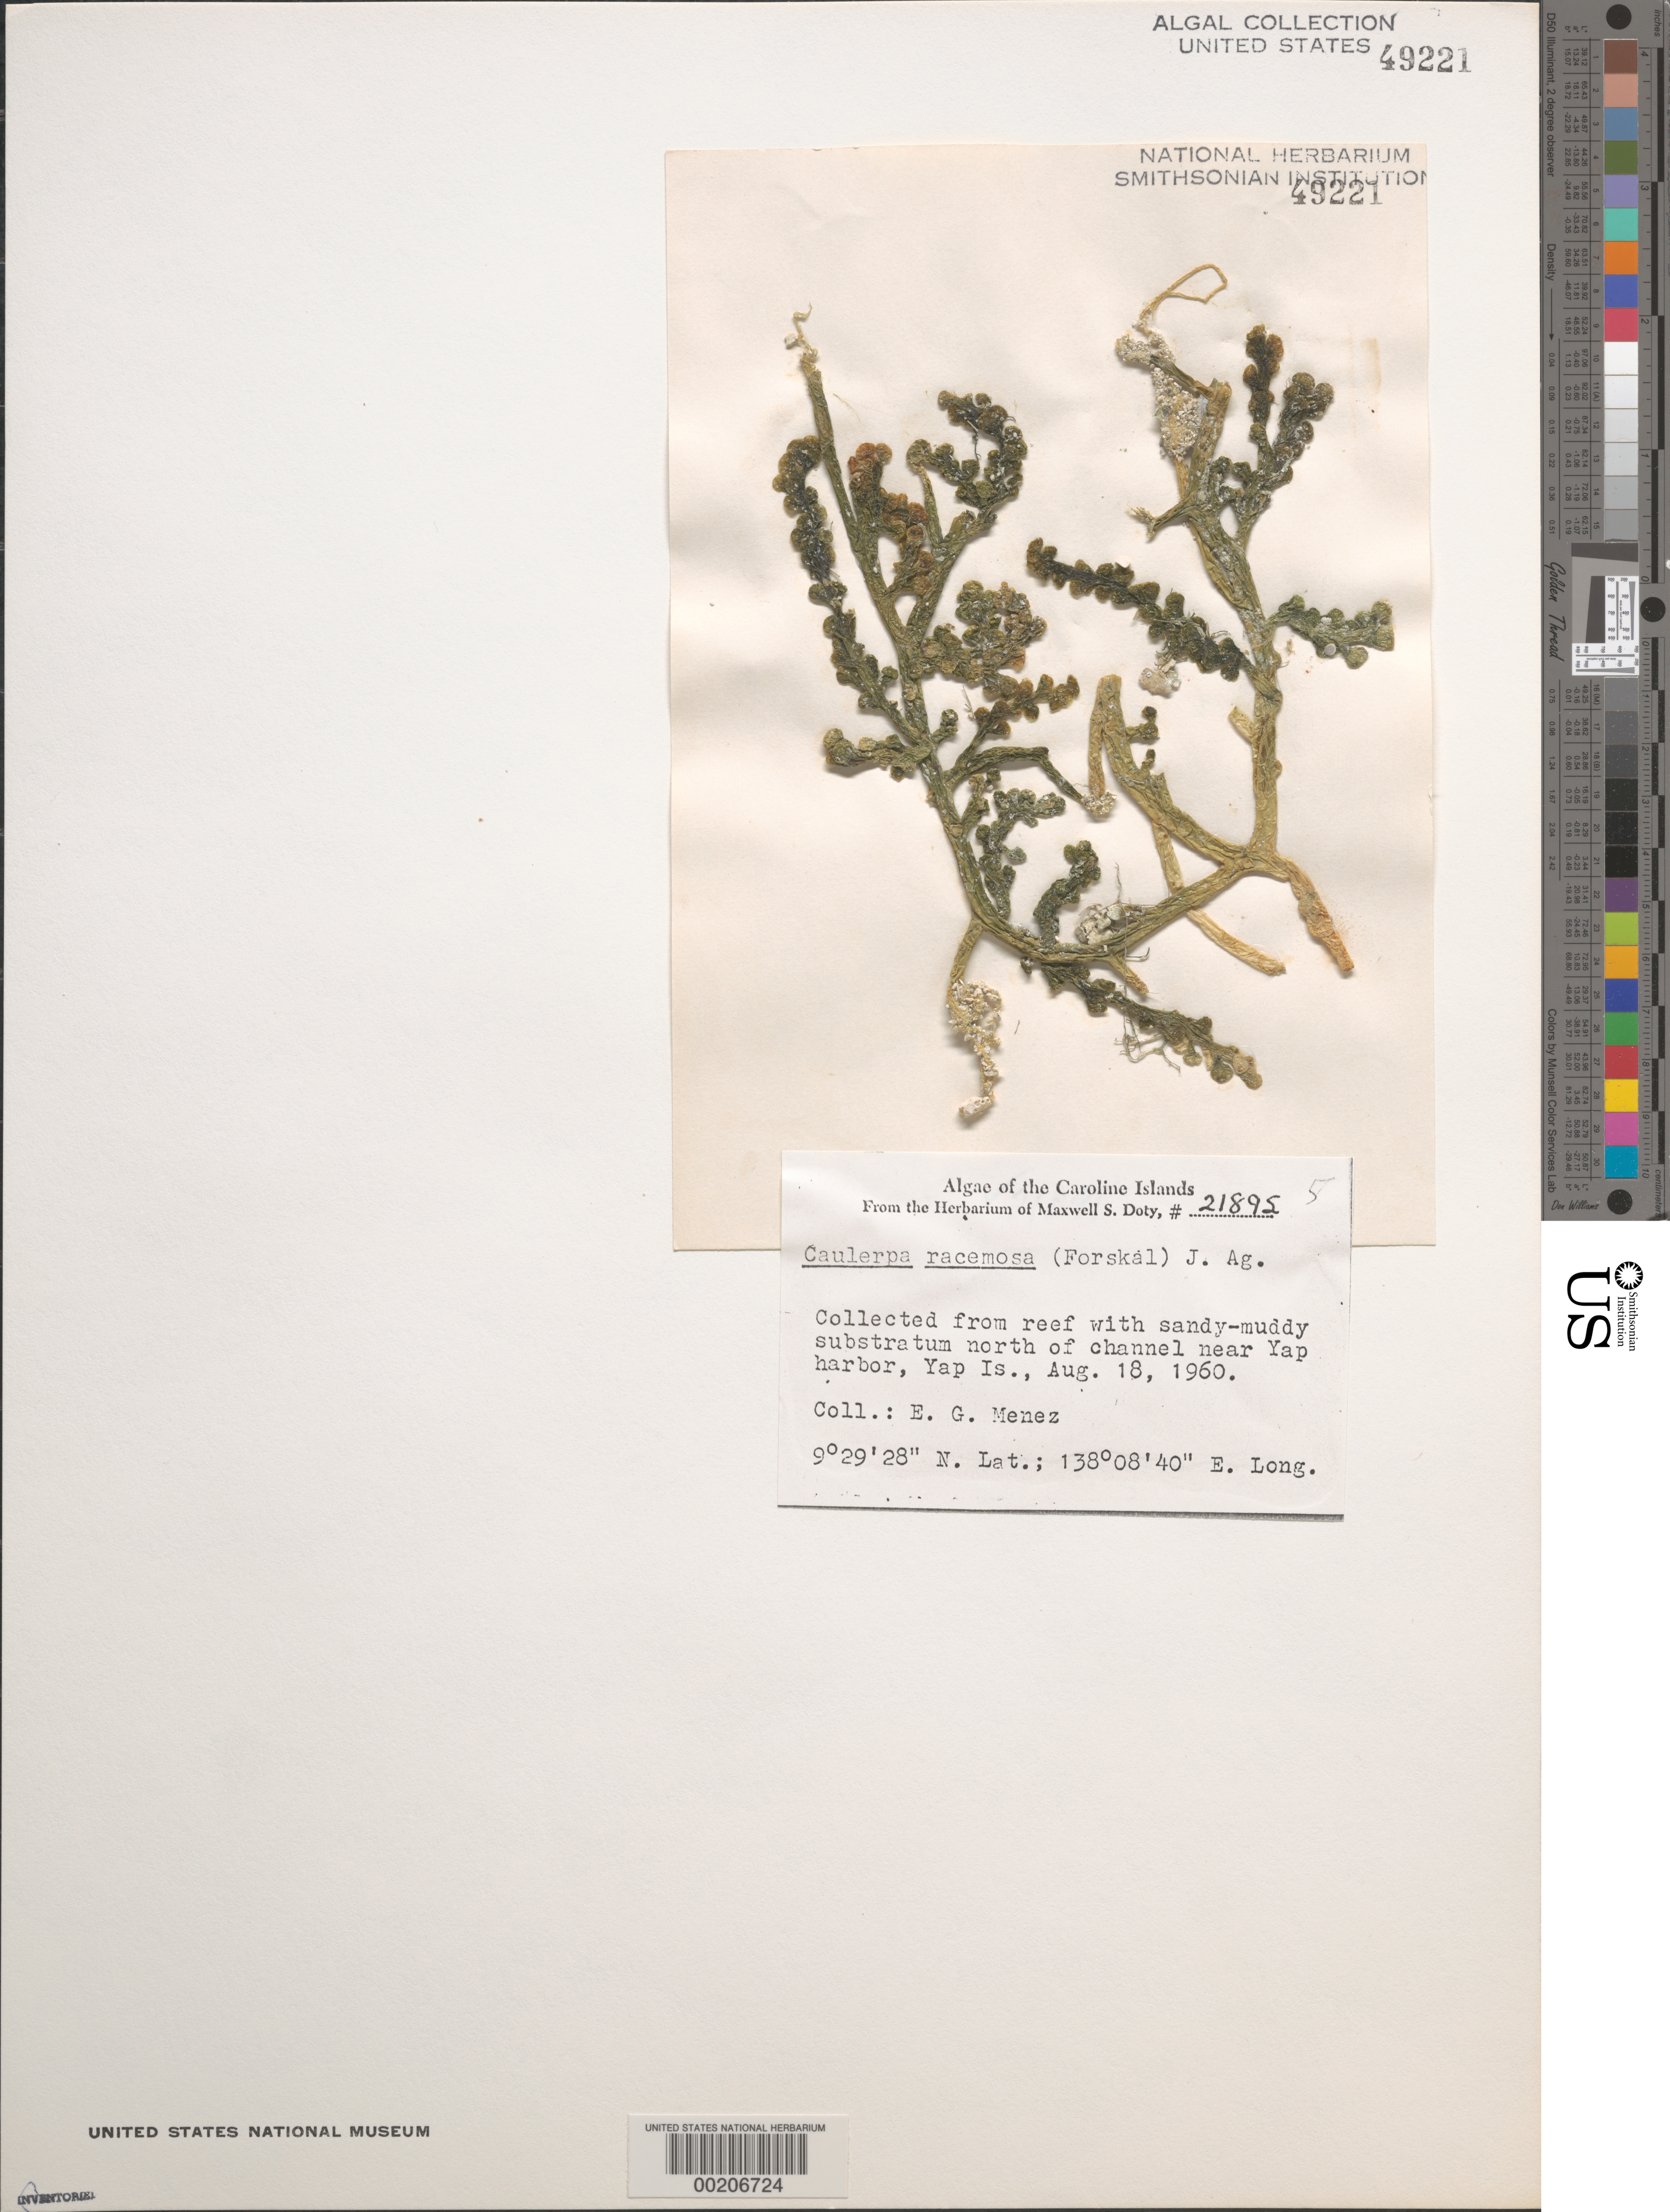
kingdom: Plantae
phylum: Chlorophyta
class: Ulvophyceae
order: Bryopsidales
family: Caulerpaceae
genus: Caulerpa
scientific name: Caulerpa racemosa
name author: (Forssk.) J. Agardh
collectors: Meñez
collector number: MSD 21895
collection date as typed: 18 Aug 1960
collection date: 1960-08-18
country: Micronesia, Federated States of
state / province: Yap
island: Yap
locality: Near Yap Harbor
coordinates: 9 29' 28" N, 138 08' 40" E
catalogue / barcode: US 49221